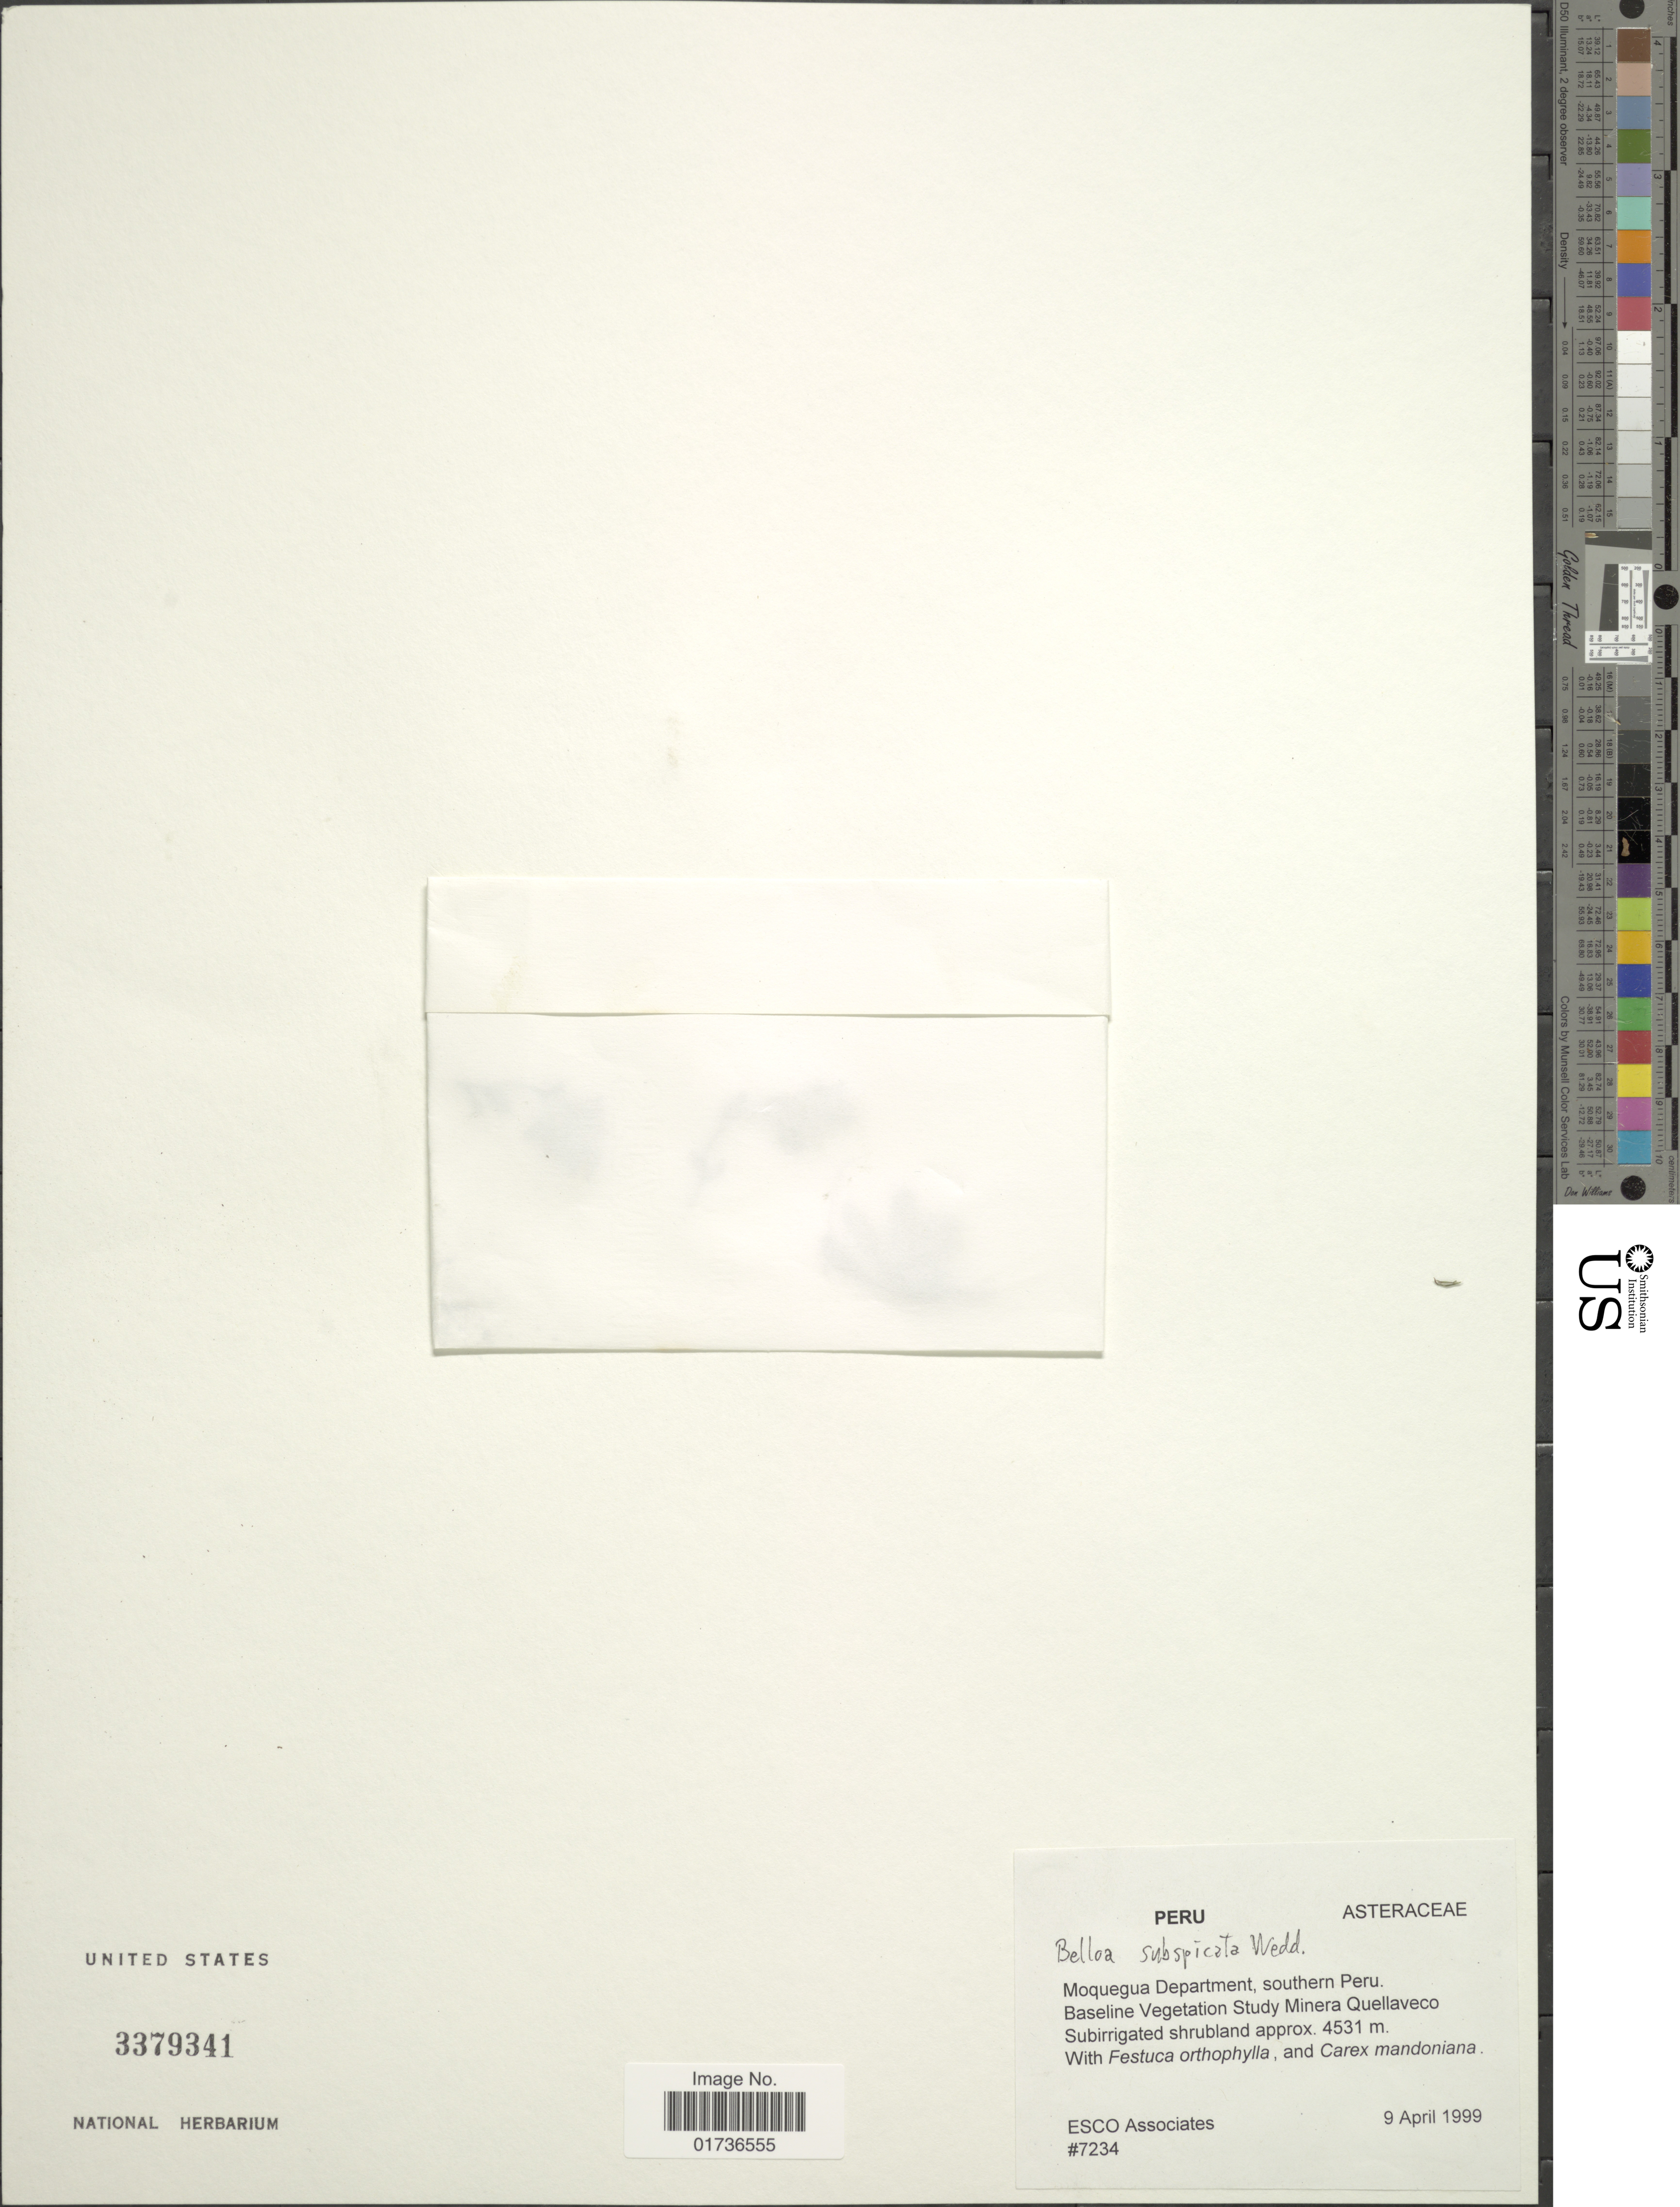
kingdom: Plantae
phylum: Tracheophyta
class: Magnoliopsida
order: Asterales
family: Asteraceae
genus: Mniodes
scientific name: Mniodes subspicata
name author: (Wedd.) S.E. Freire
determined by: Dillon, M. O.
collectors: ESCO Associates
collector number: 7234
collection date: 1999-04-09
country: Peru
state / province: Moquegua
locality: Moquegua Deaprtment, southern Peru. Baseline Vegetation Study Minera Quellaveco, Subirrigated shrubland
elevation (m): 4531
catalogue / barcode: US 3379341